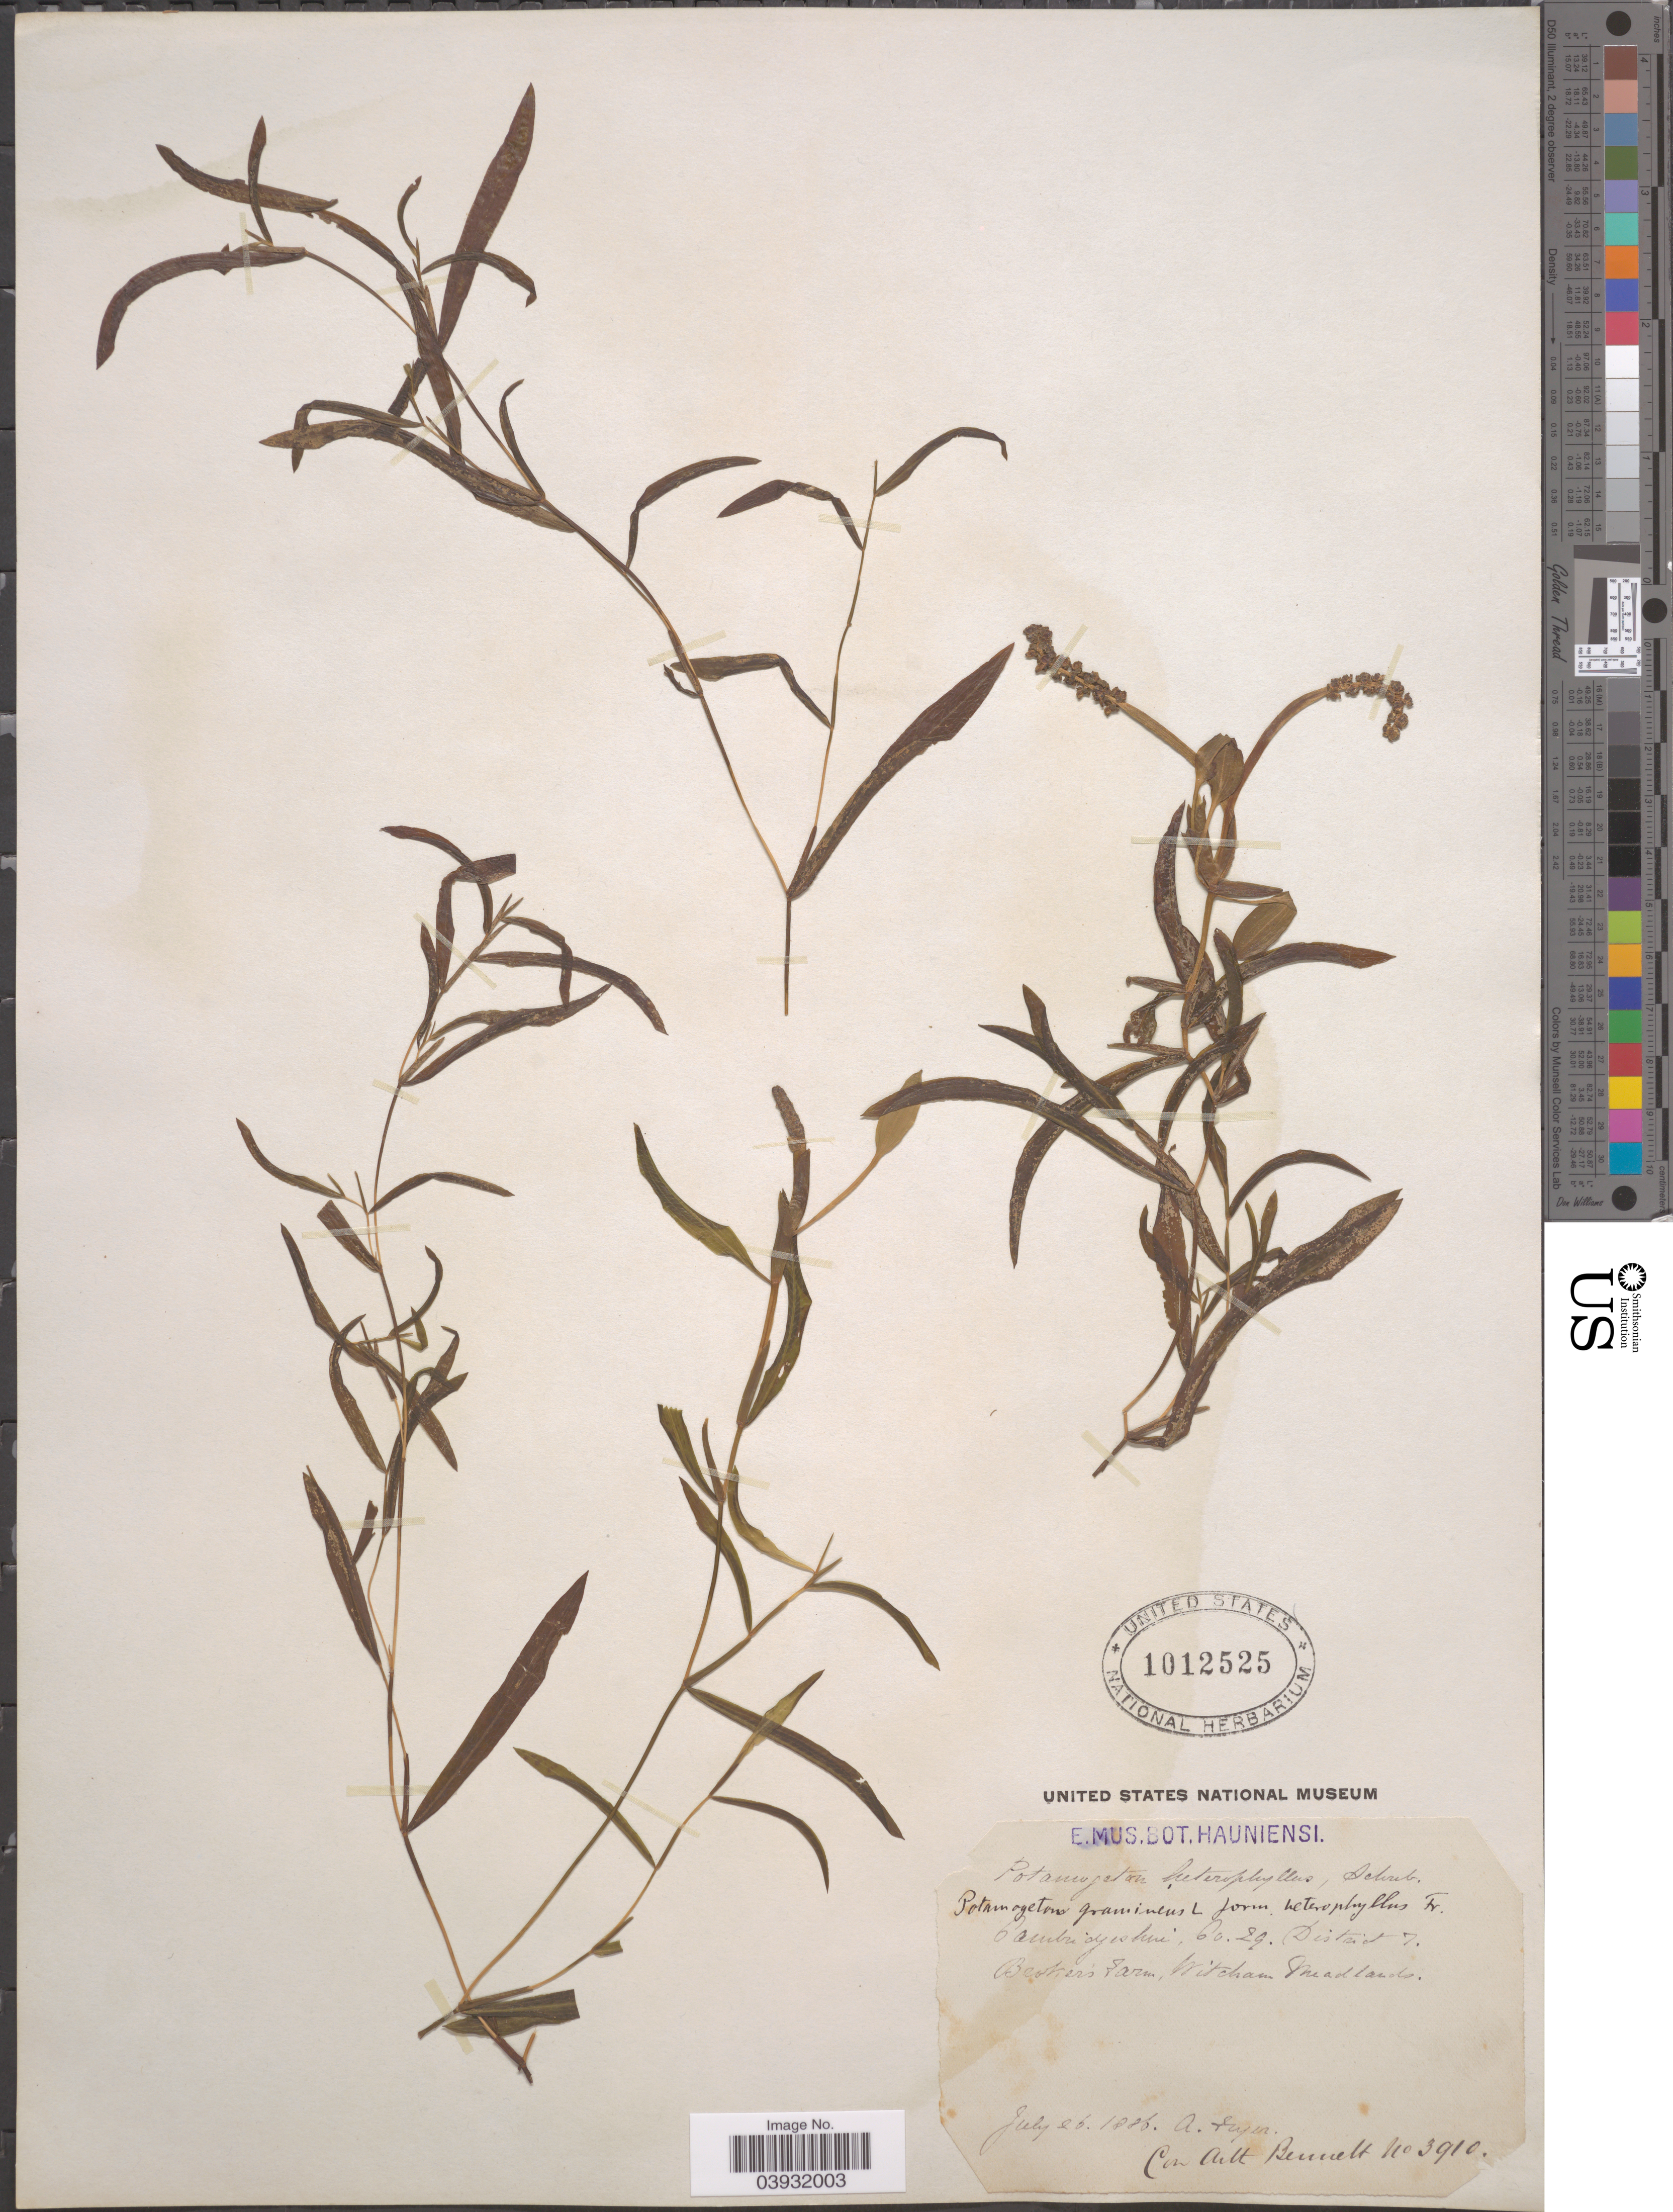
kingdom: Plantae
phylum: Tracheophyta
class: Liliopsida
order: Alismatales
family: Potamogetonaceae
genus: Potamogeton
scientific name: Potamogeton heterophyllus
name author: Schreb.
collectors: A. Fryer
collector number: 3910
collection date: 1886-07-26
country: United Kingdom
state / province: England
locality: District I. Beatrers's Farm, Witcham Meadlands.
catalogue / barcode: US 1012525